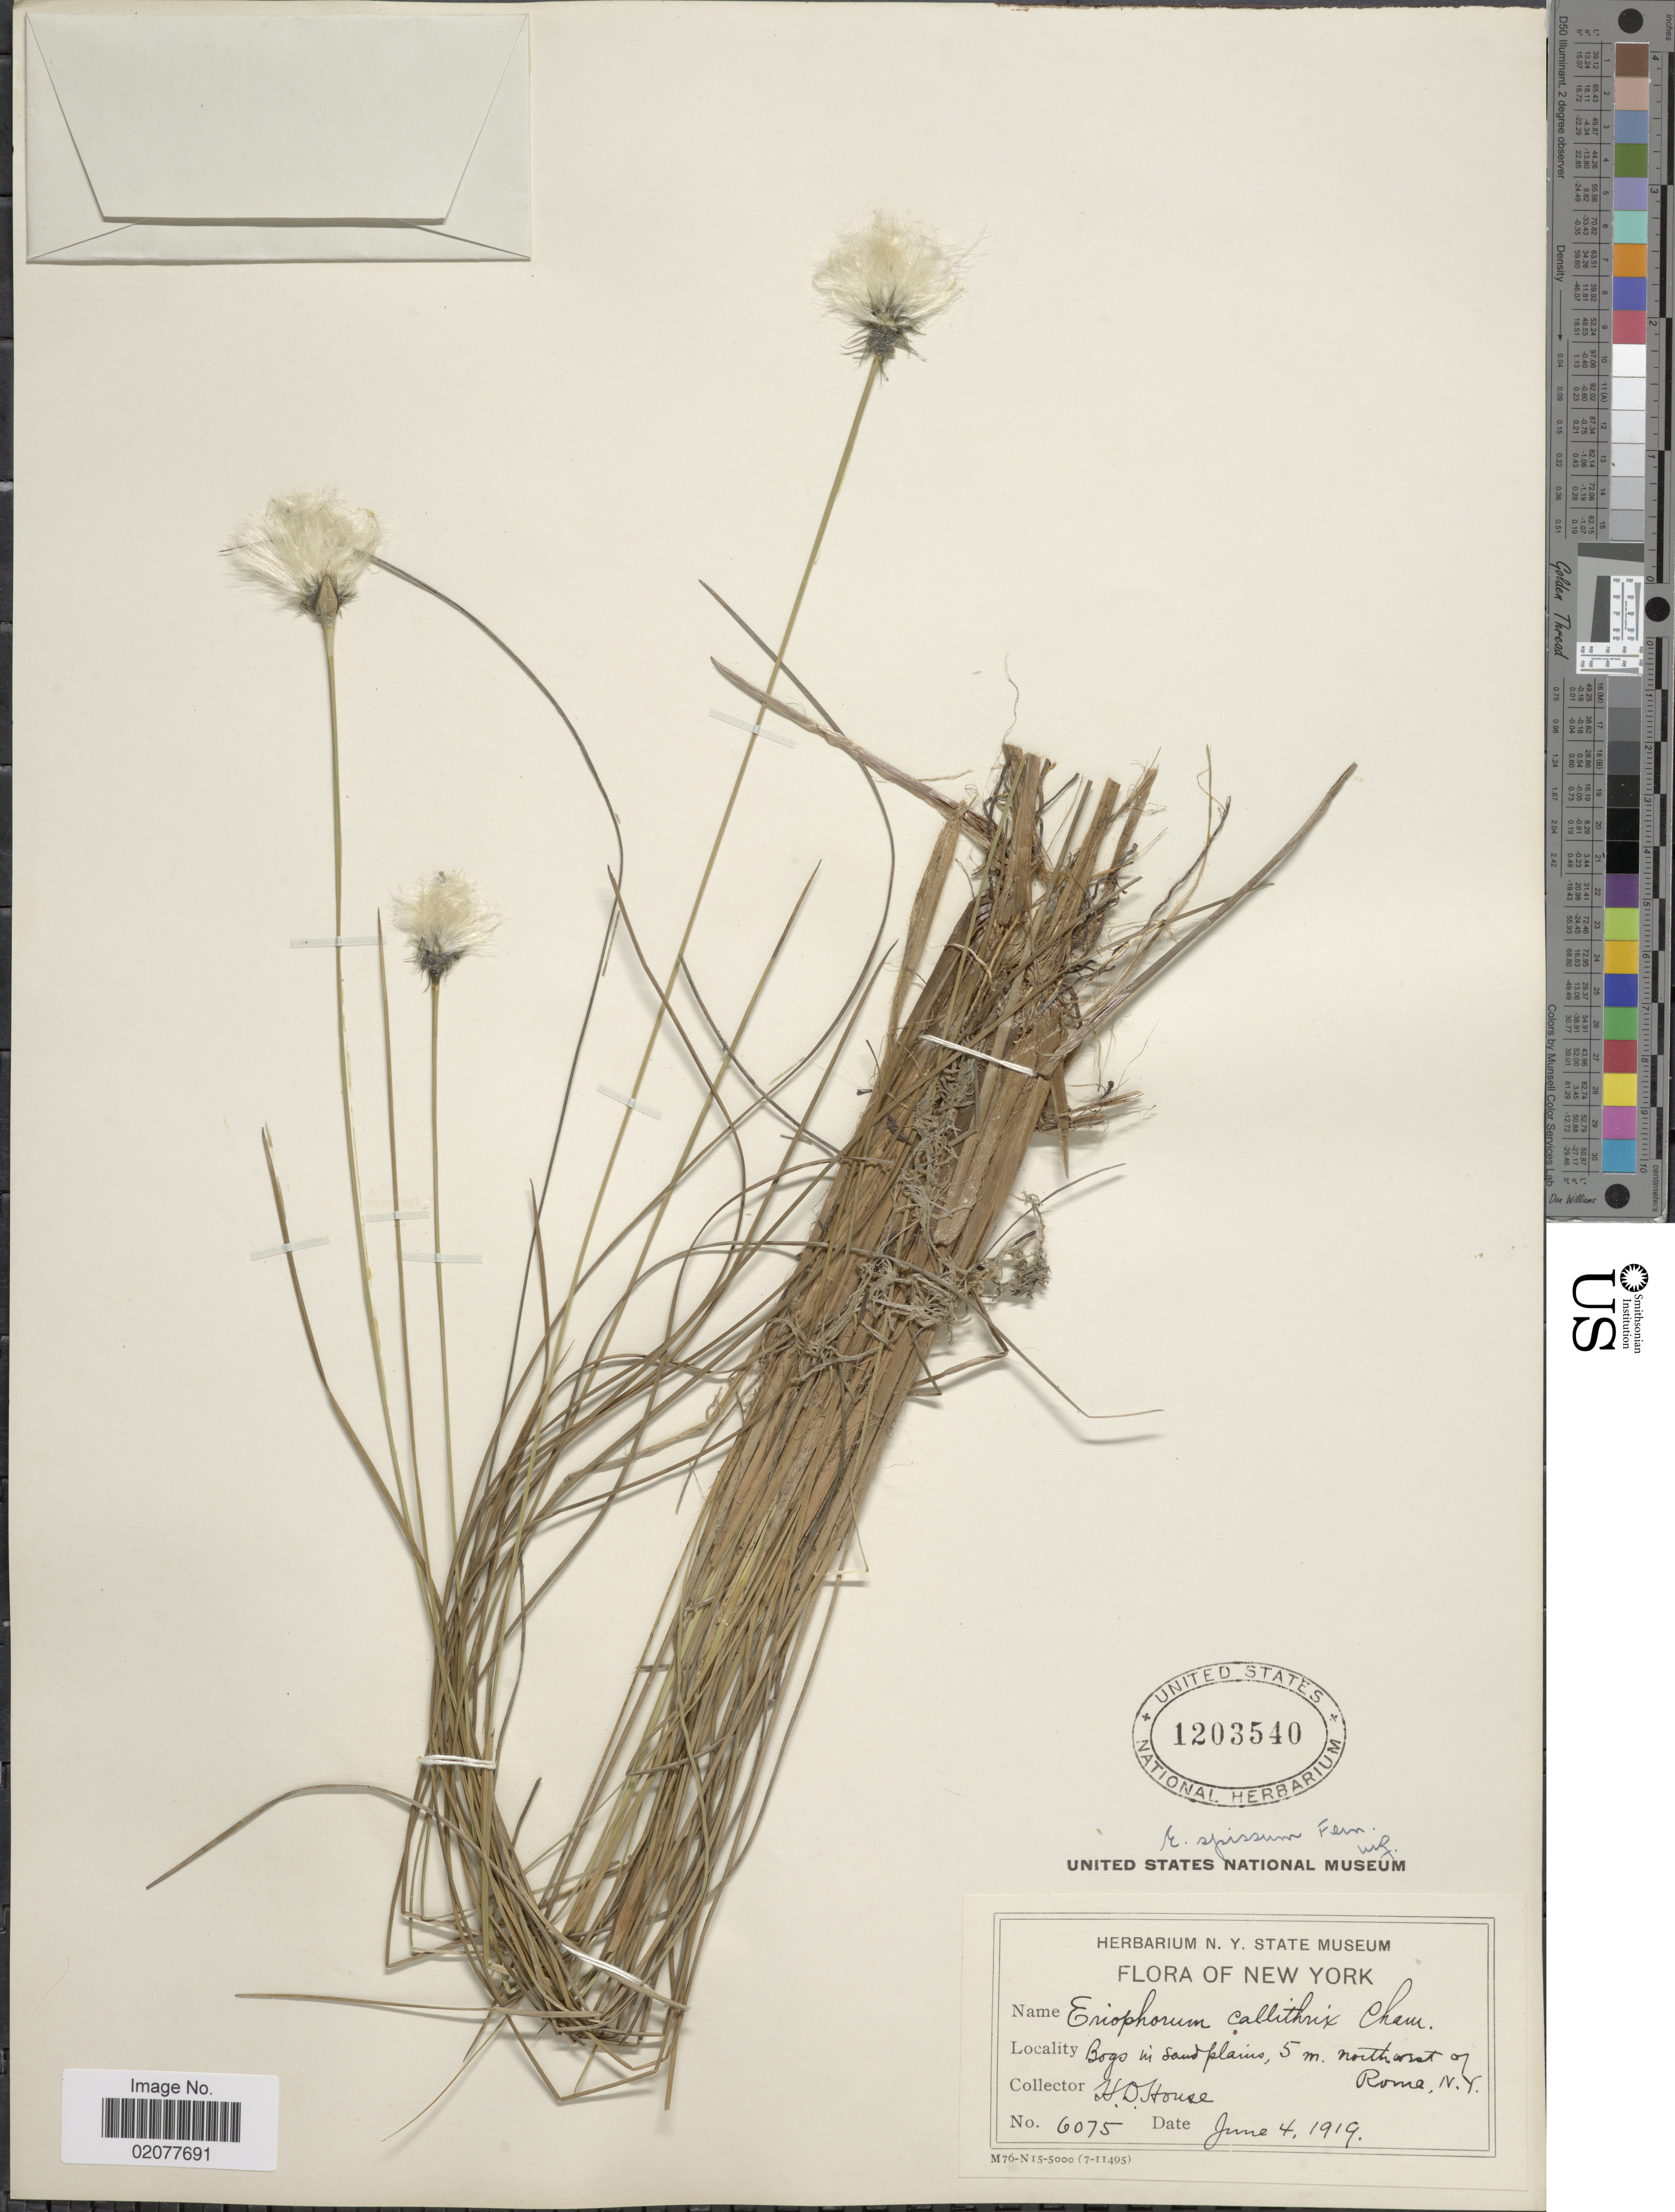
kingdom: Plantae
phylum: Tracheophyta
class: Liliopsida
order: Poales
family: Cyperaceae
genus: Eriophorum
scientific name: Eriophorum spissum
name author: Fernald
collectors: H. D. House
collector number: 6075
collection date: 1919-06-04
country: United States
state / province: New York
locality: New York. Bogs in sand plains, 5 m. northwest of Rome, N.Y.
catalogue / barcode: US 1203540